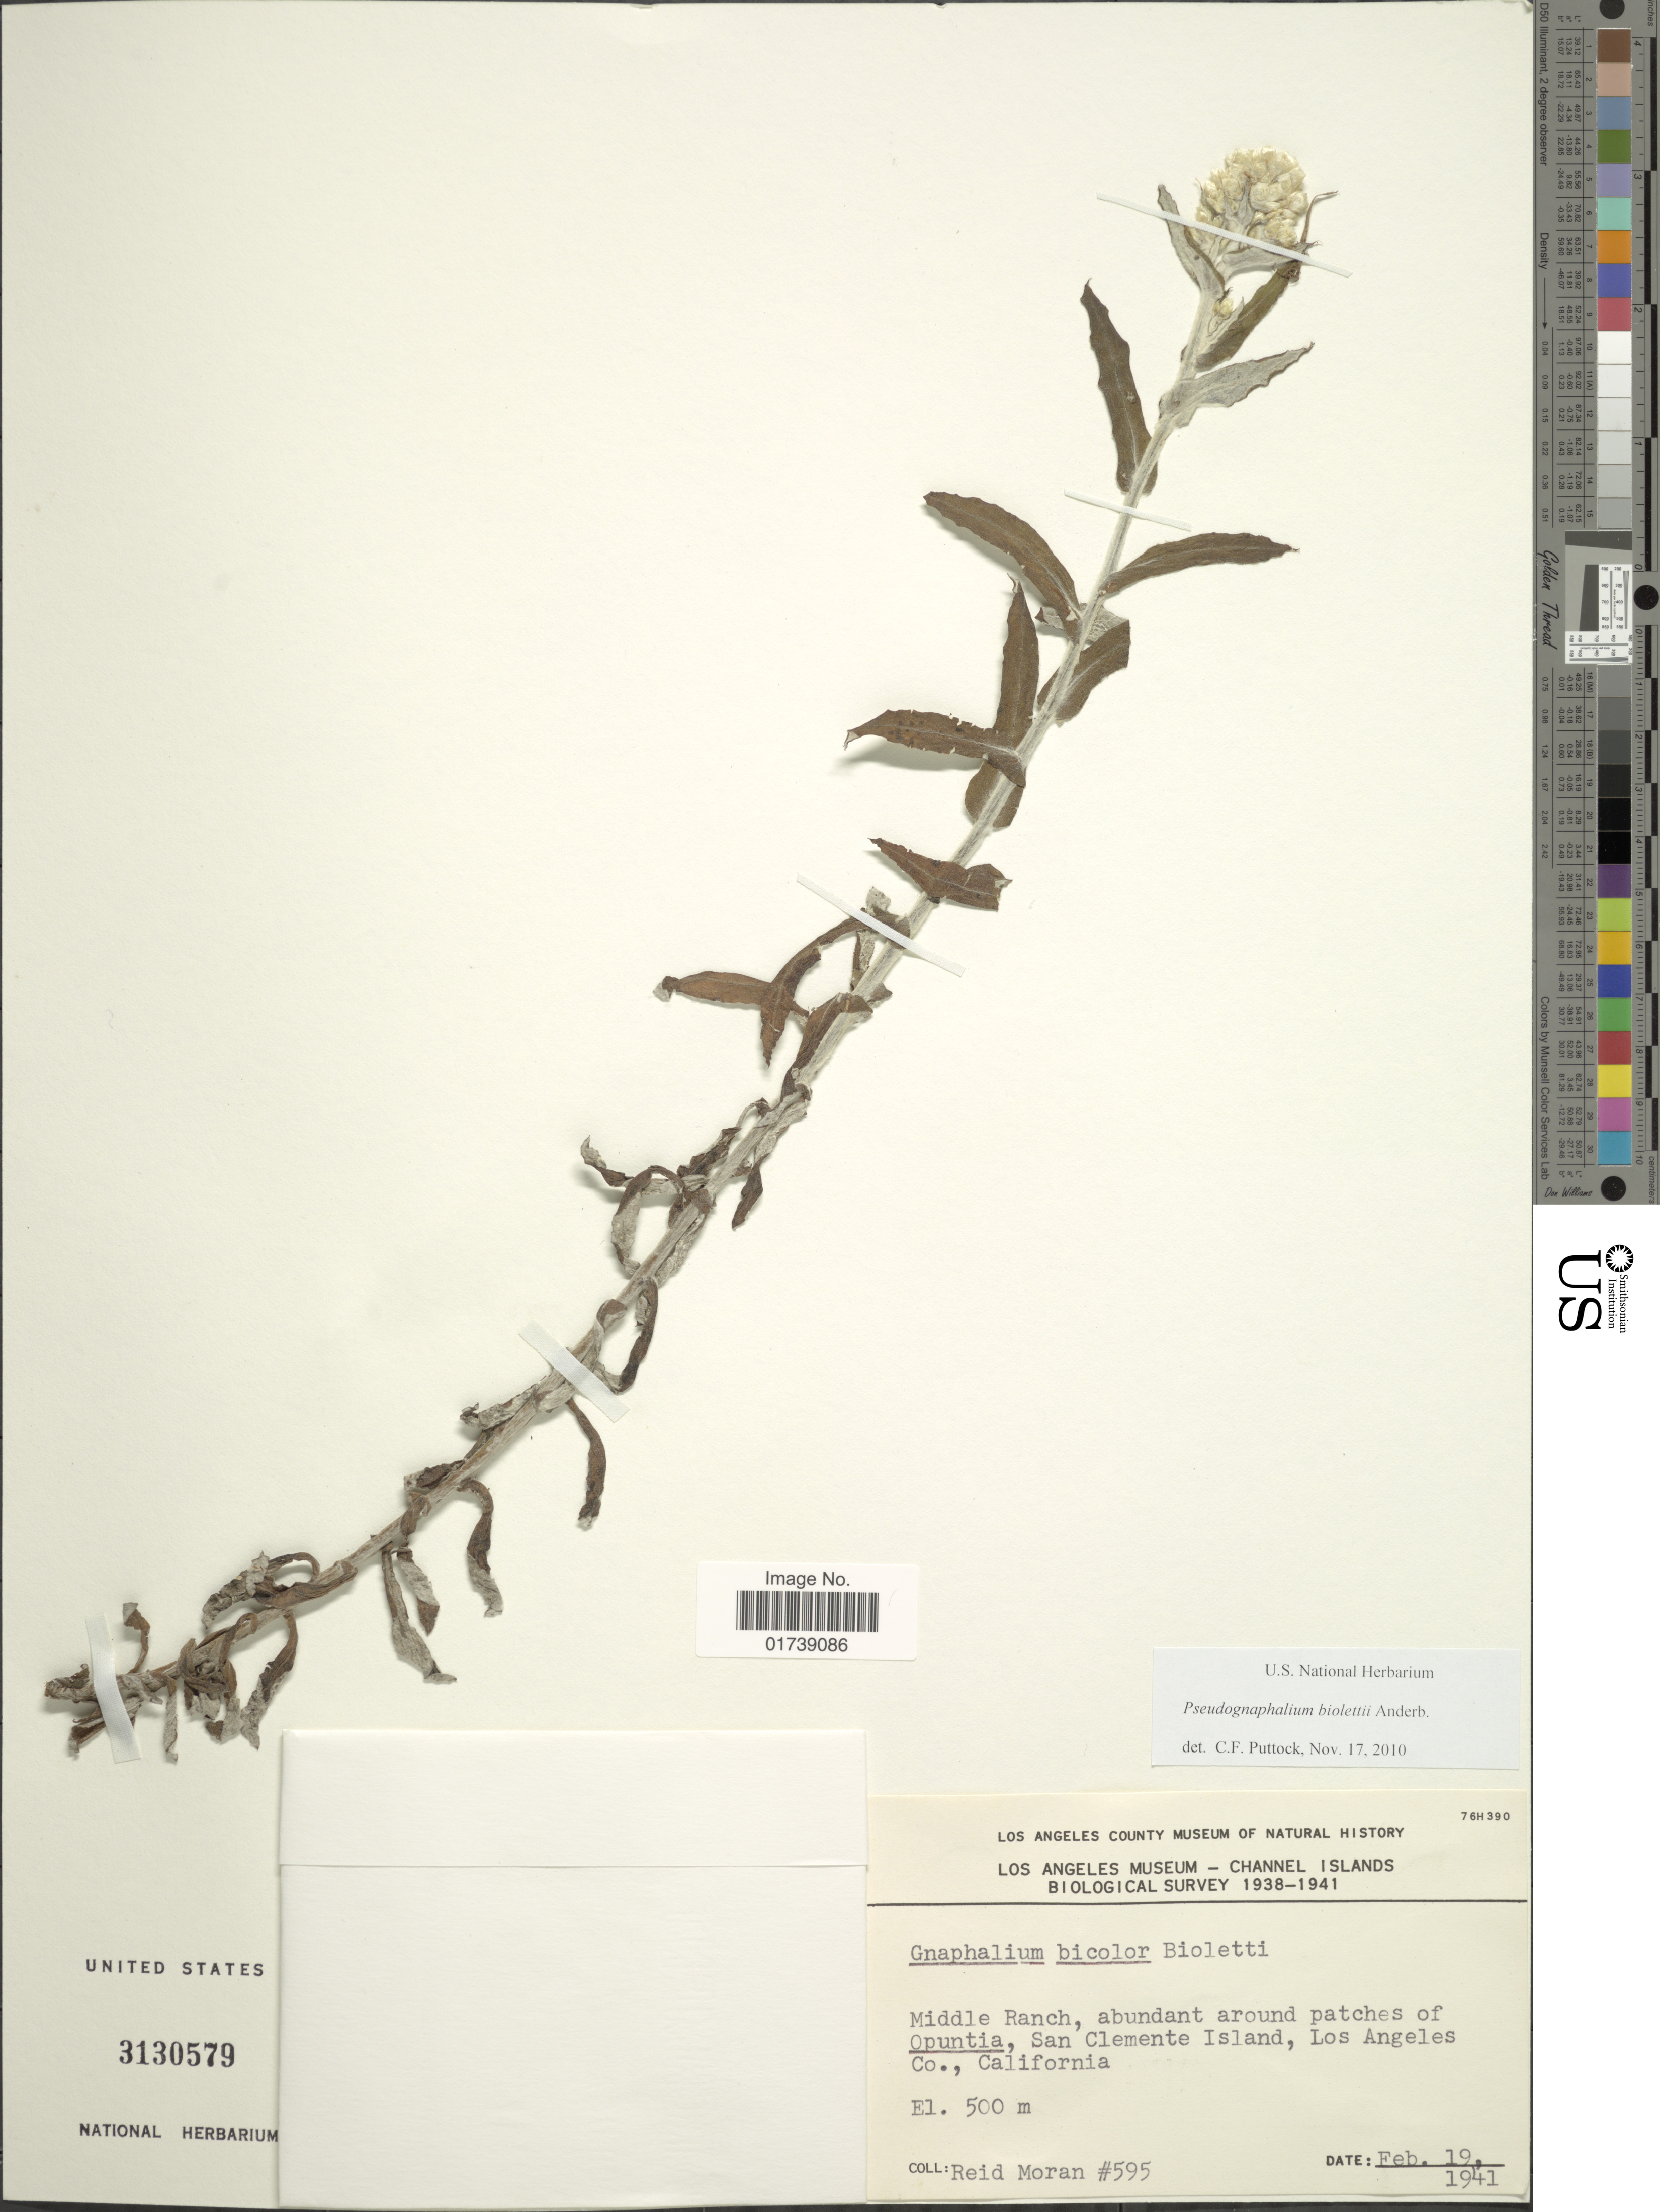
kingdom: Plantae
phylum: Tracheophyta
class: Magnoliopsida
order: Asterales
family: Asteraceae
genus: Pseudognaphalium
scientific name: Pseudognaphalium biolettii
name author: Anderb.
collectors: R. V. Moran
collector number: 595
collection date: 1941-02-19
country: United States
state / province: California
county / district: Los Angeles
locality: San Clemente Island, Los Angeles co., California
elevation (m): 500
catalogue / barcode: US 3130579